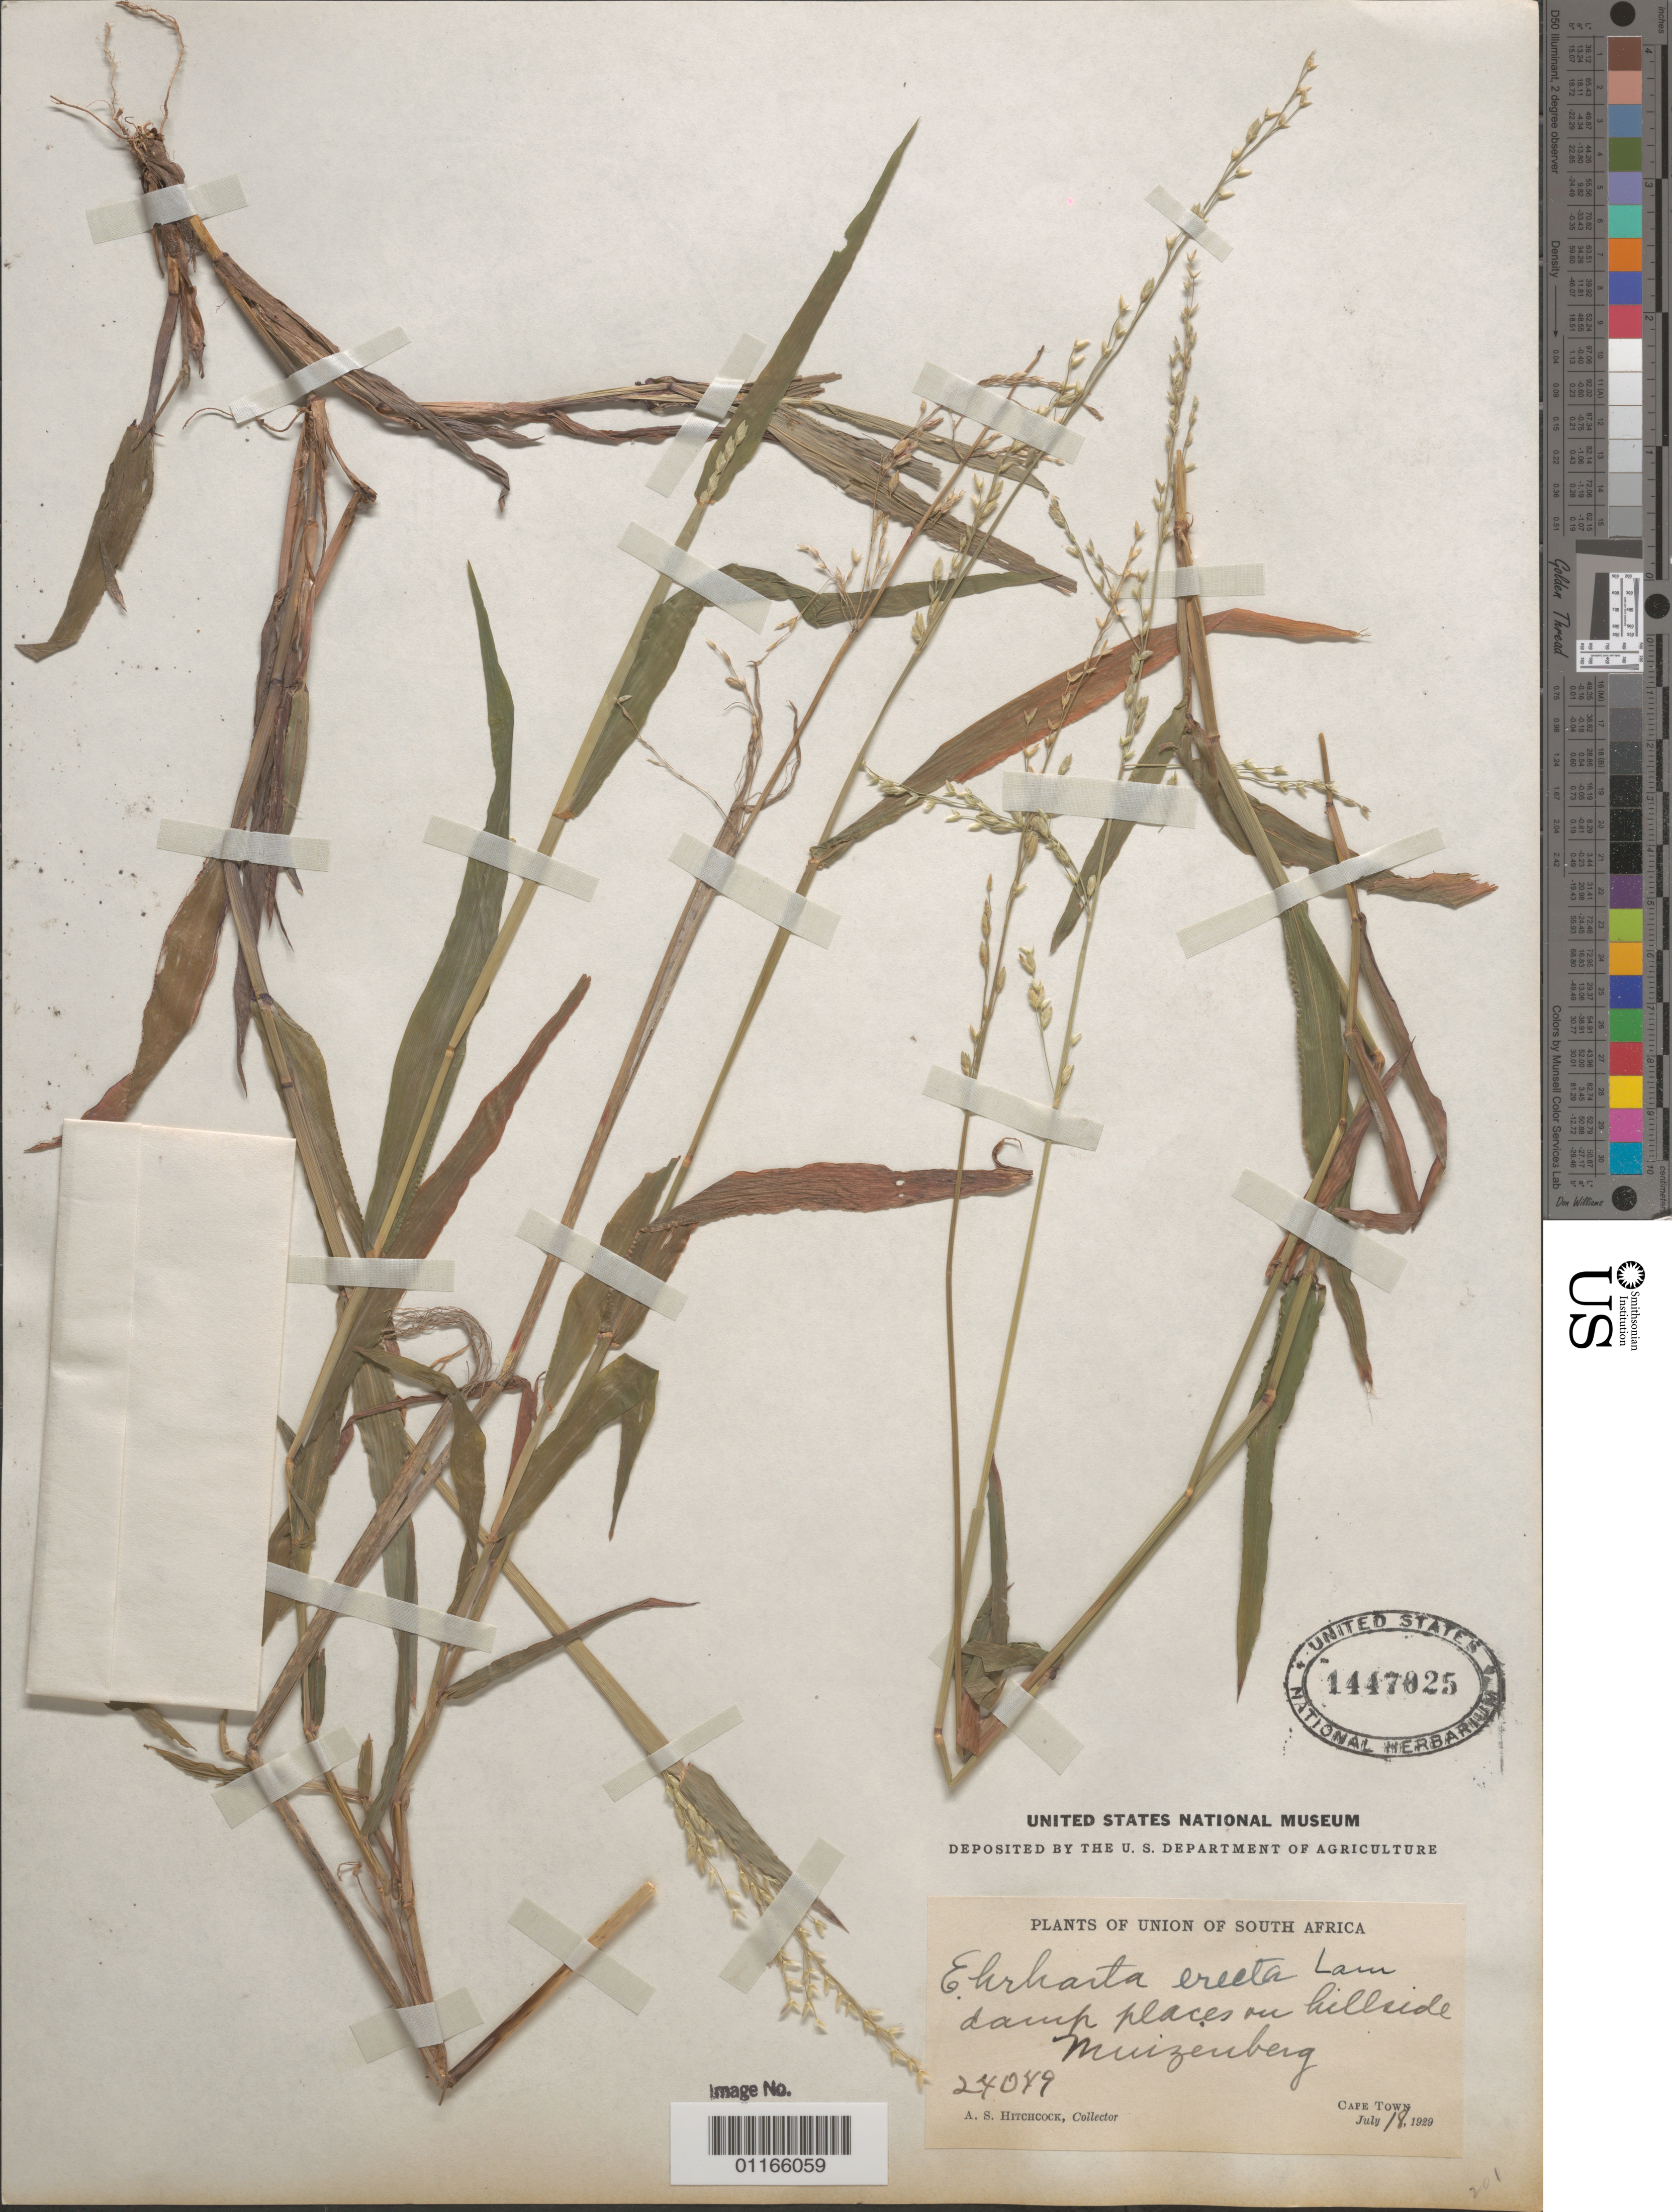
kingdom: Plantae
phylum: Tracheophyta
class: Liliopsida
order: Poales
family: Poaceae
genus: Ehrharta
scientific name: Ehrharta erecta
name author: Lam.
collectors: A. S. Hitchcock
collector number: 24049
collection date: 1929-07-18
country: South Africa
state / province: Western Cape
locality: Muizenberg. Cape Town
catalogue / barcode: US 1447025